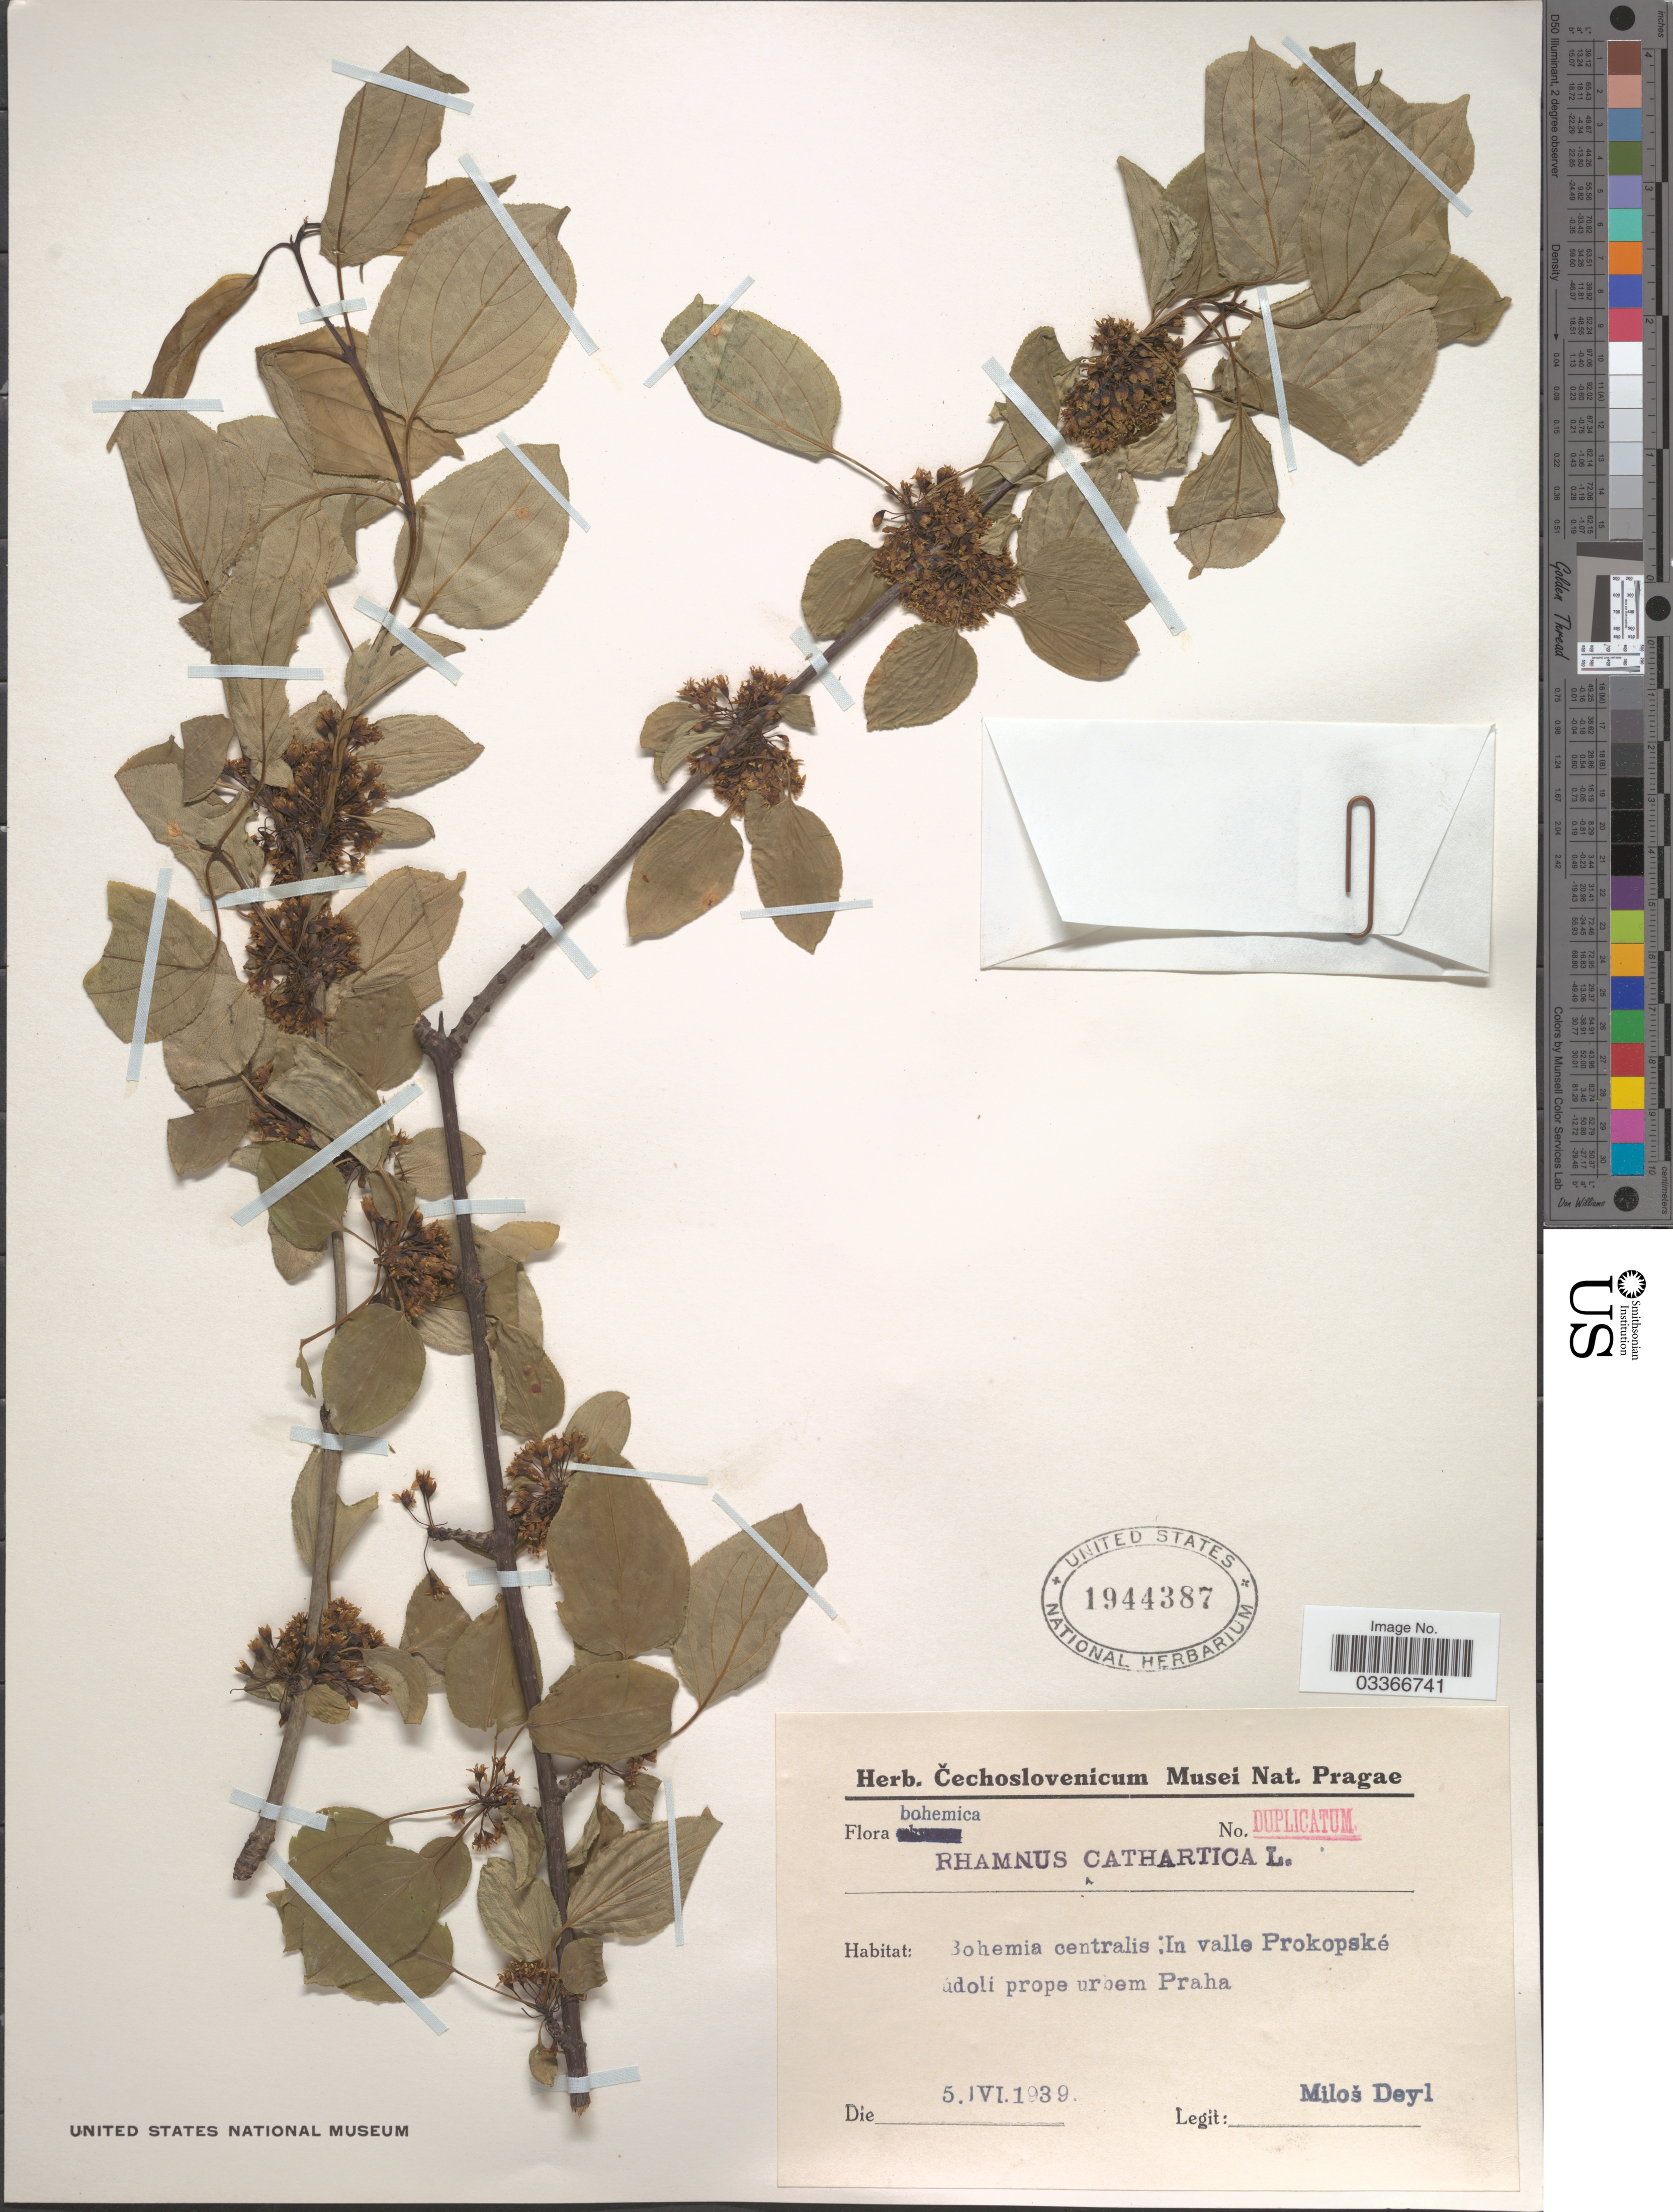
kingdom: Plantae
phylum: Tracheophyta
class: Magnoliopsida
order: Rosales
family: Rhamnaceae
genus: Rhamnus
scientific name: Rhamnus cathartica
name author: L.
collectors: M. Deyl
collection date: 1939-06-05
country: Czechia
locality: Bohemica. Bohemia centralis; In valle Prokopské údoli prope urbem Praha.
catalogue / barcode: US 1944387